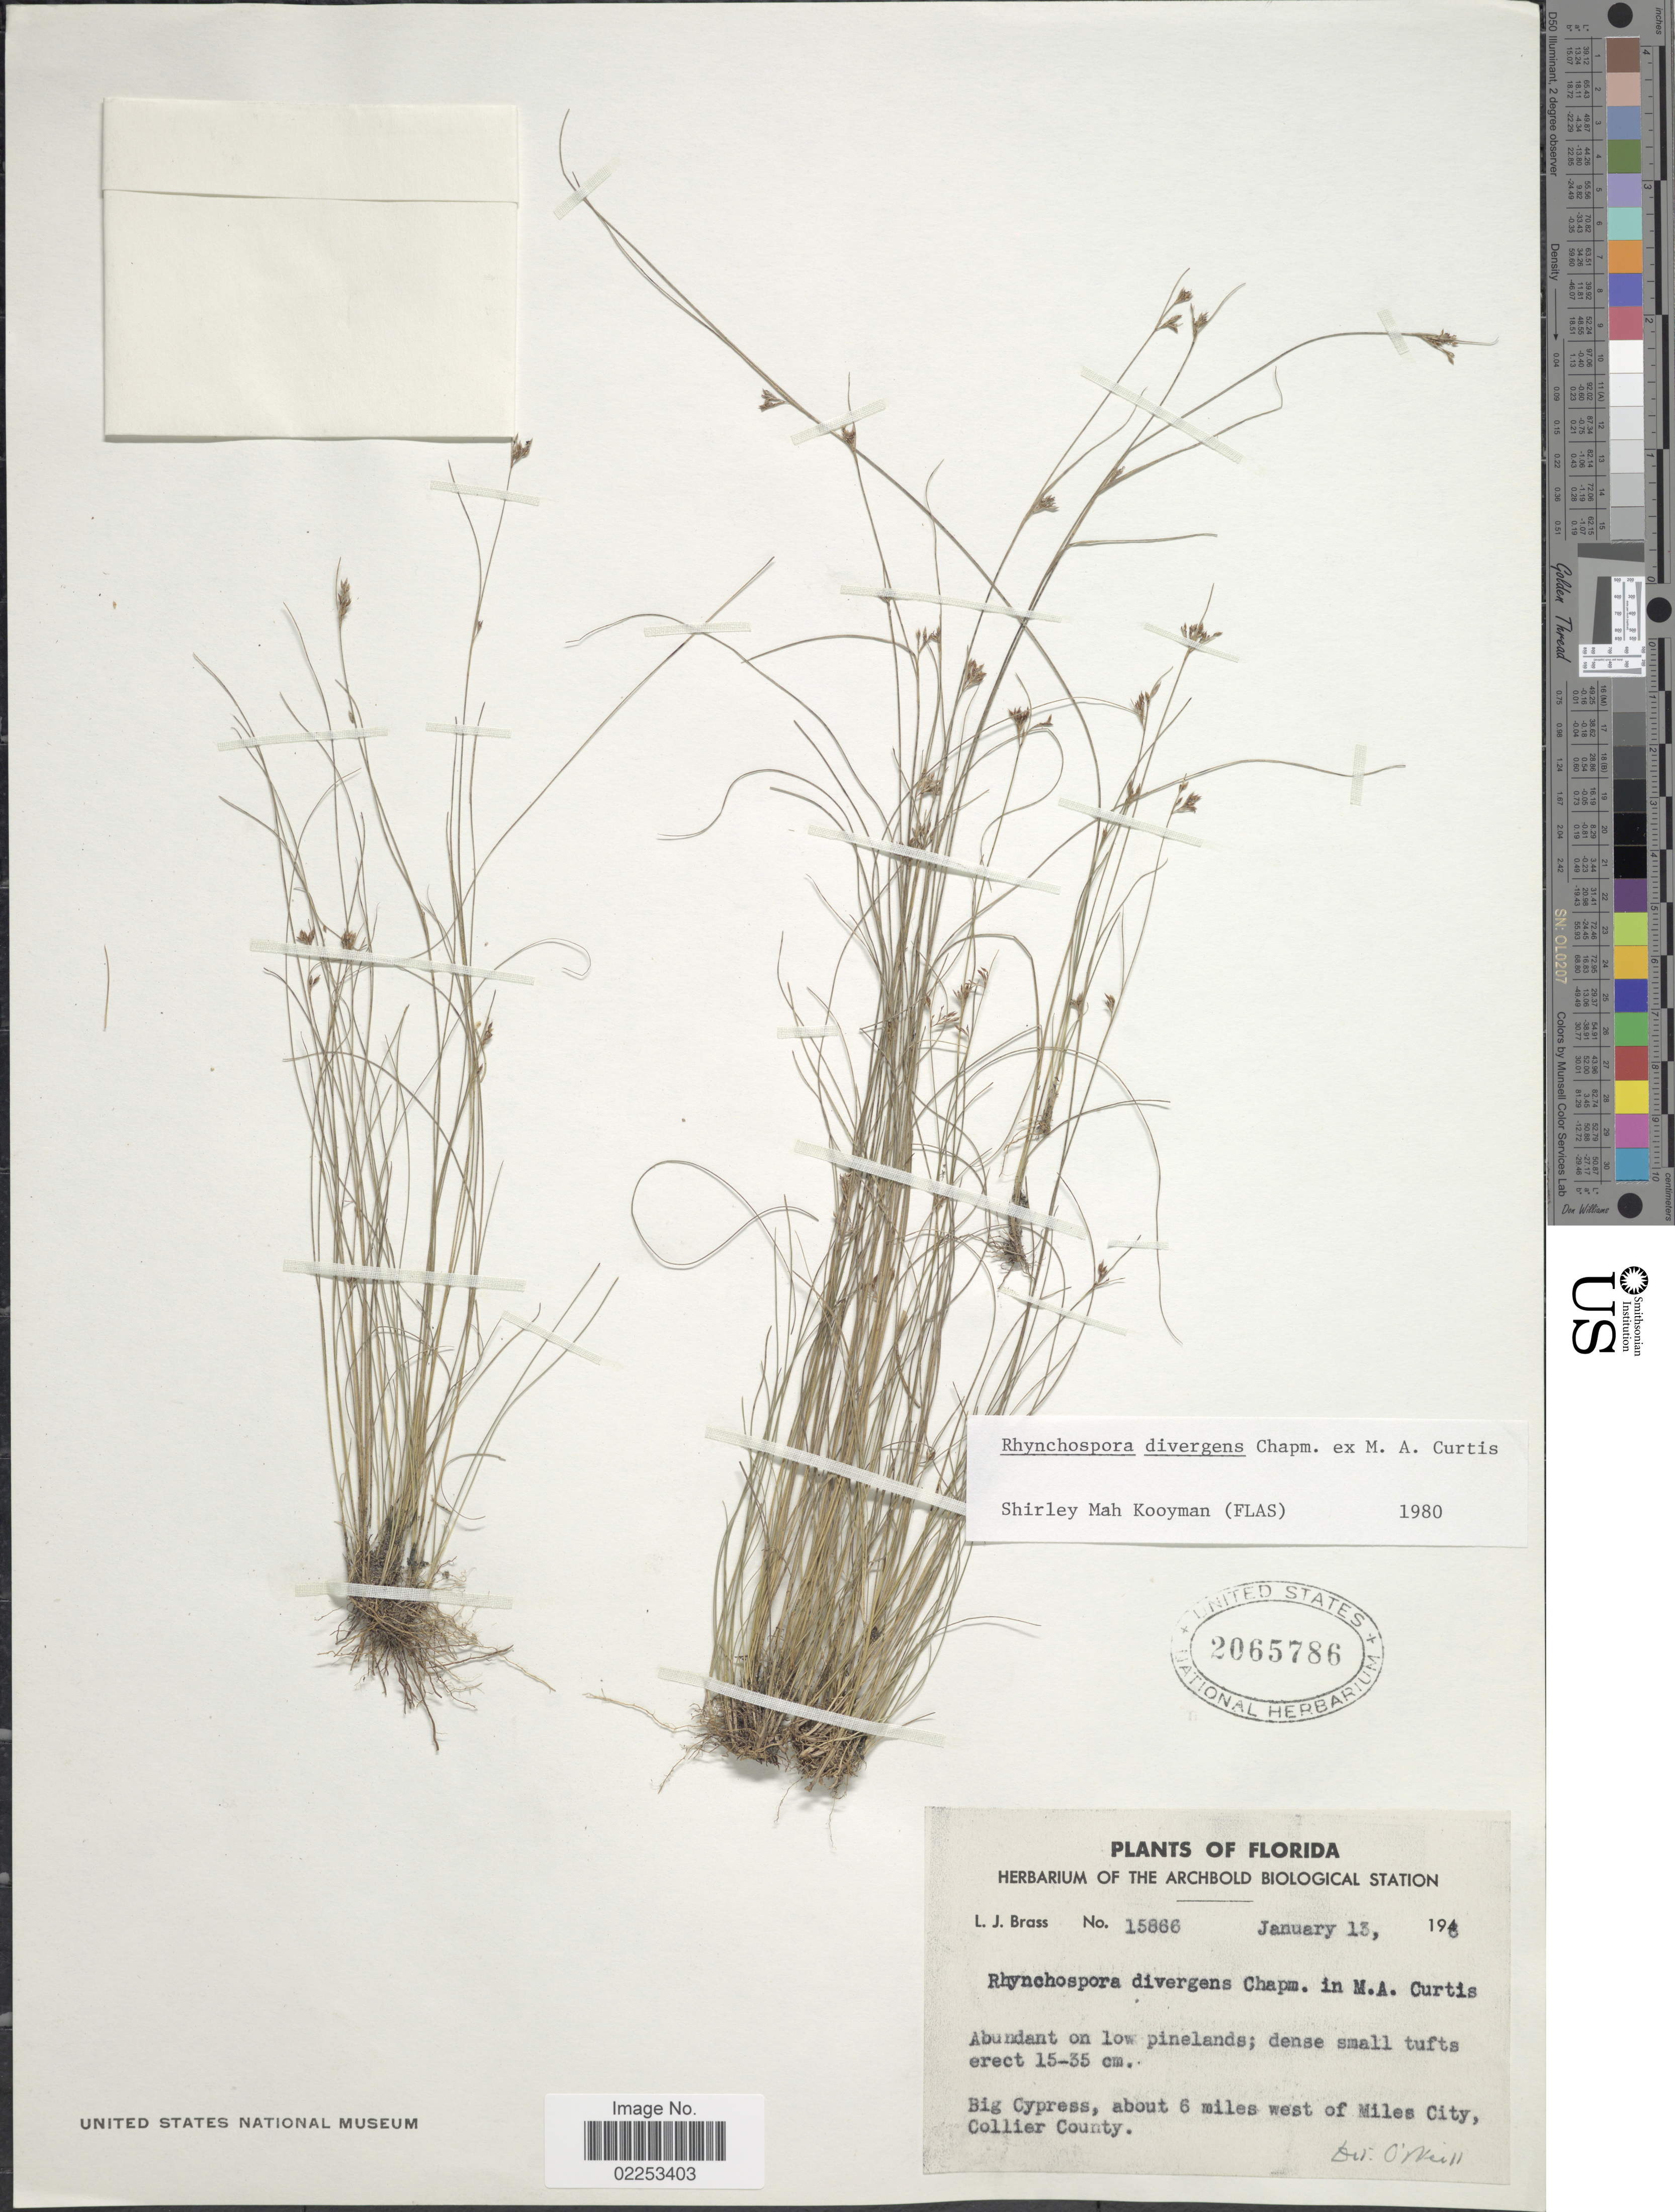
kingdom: Plantae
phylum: Tracheophyta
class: Liliopsida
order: Poales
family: Cyperaceae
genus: Rhynchospora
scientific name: Rhynchospora divergens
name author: Chapm. ex M.A. Curtis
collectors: L. J. Brass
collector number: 15866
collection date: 1946-01-13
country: United States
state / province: Florida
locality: Big Cypress, about 6 miles west of Miles City, Collier County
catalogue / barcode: US 2065786